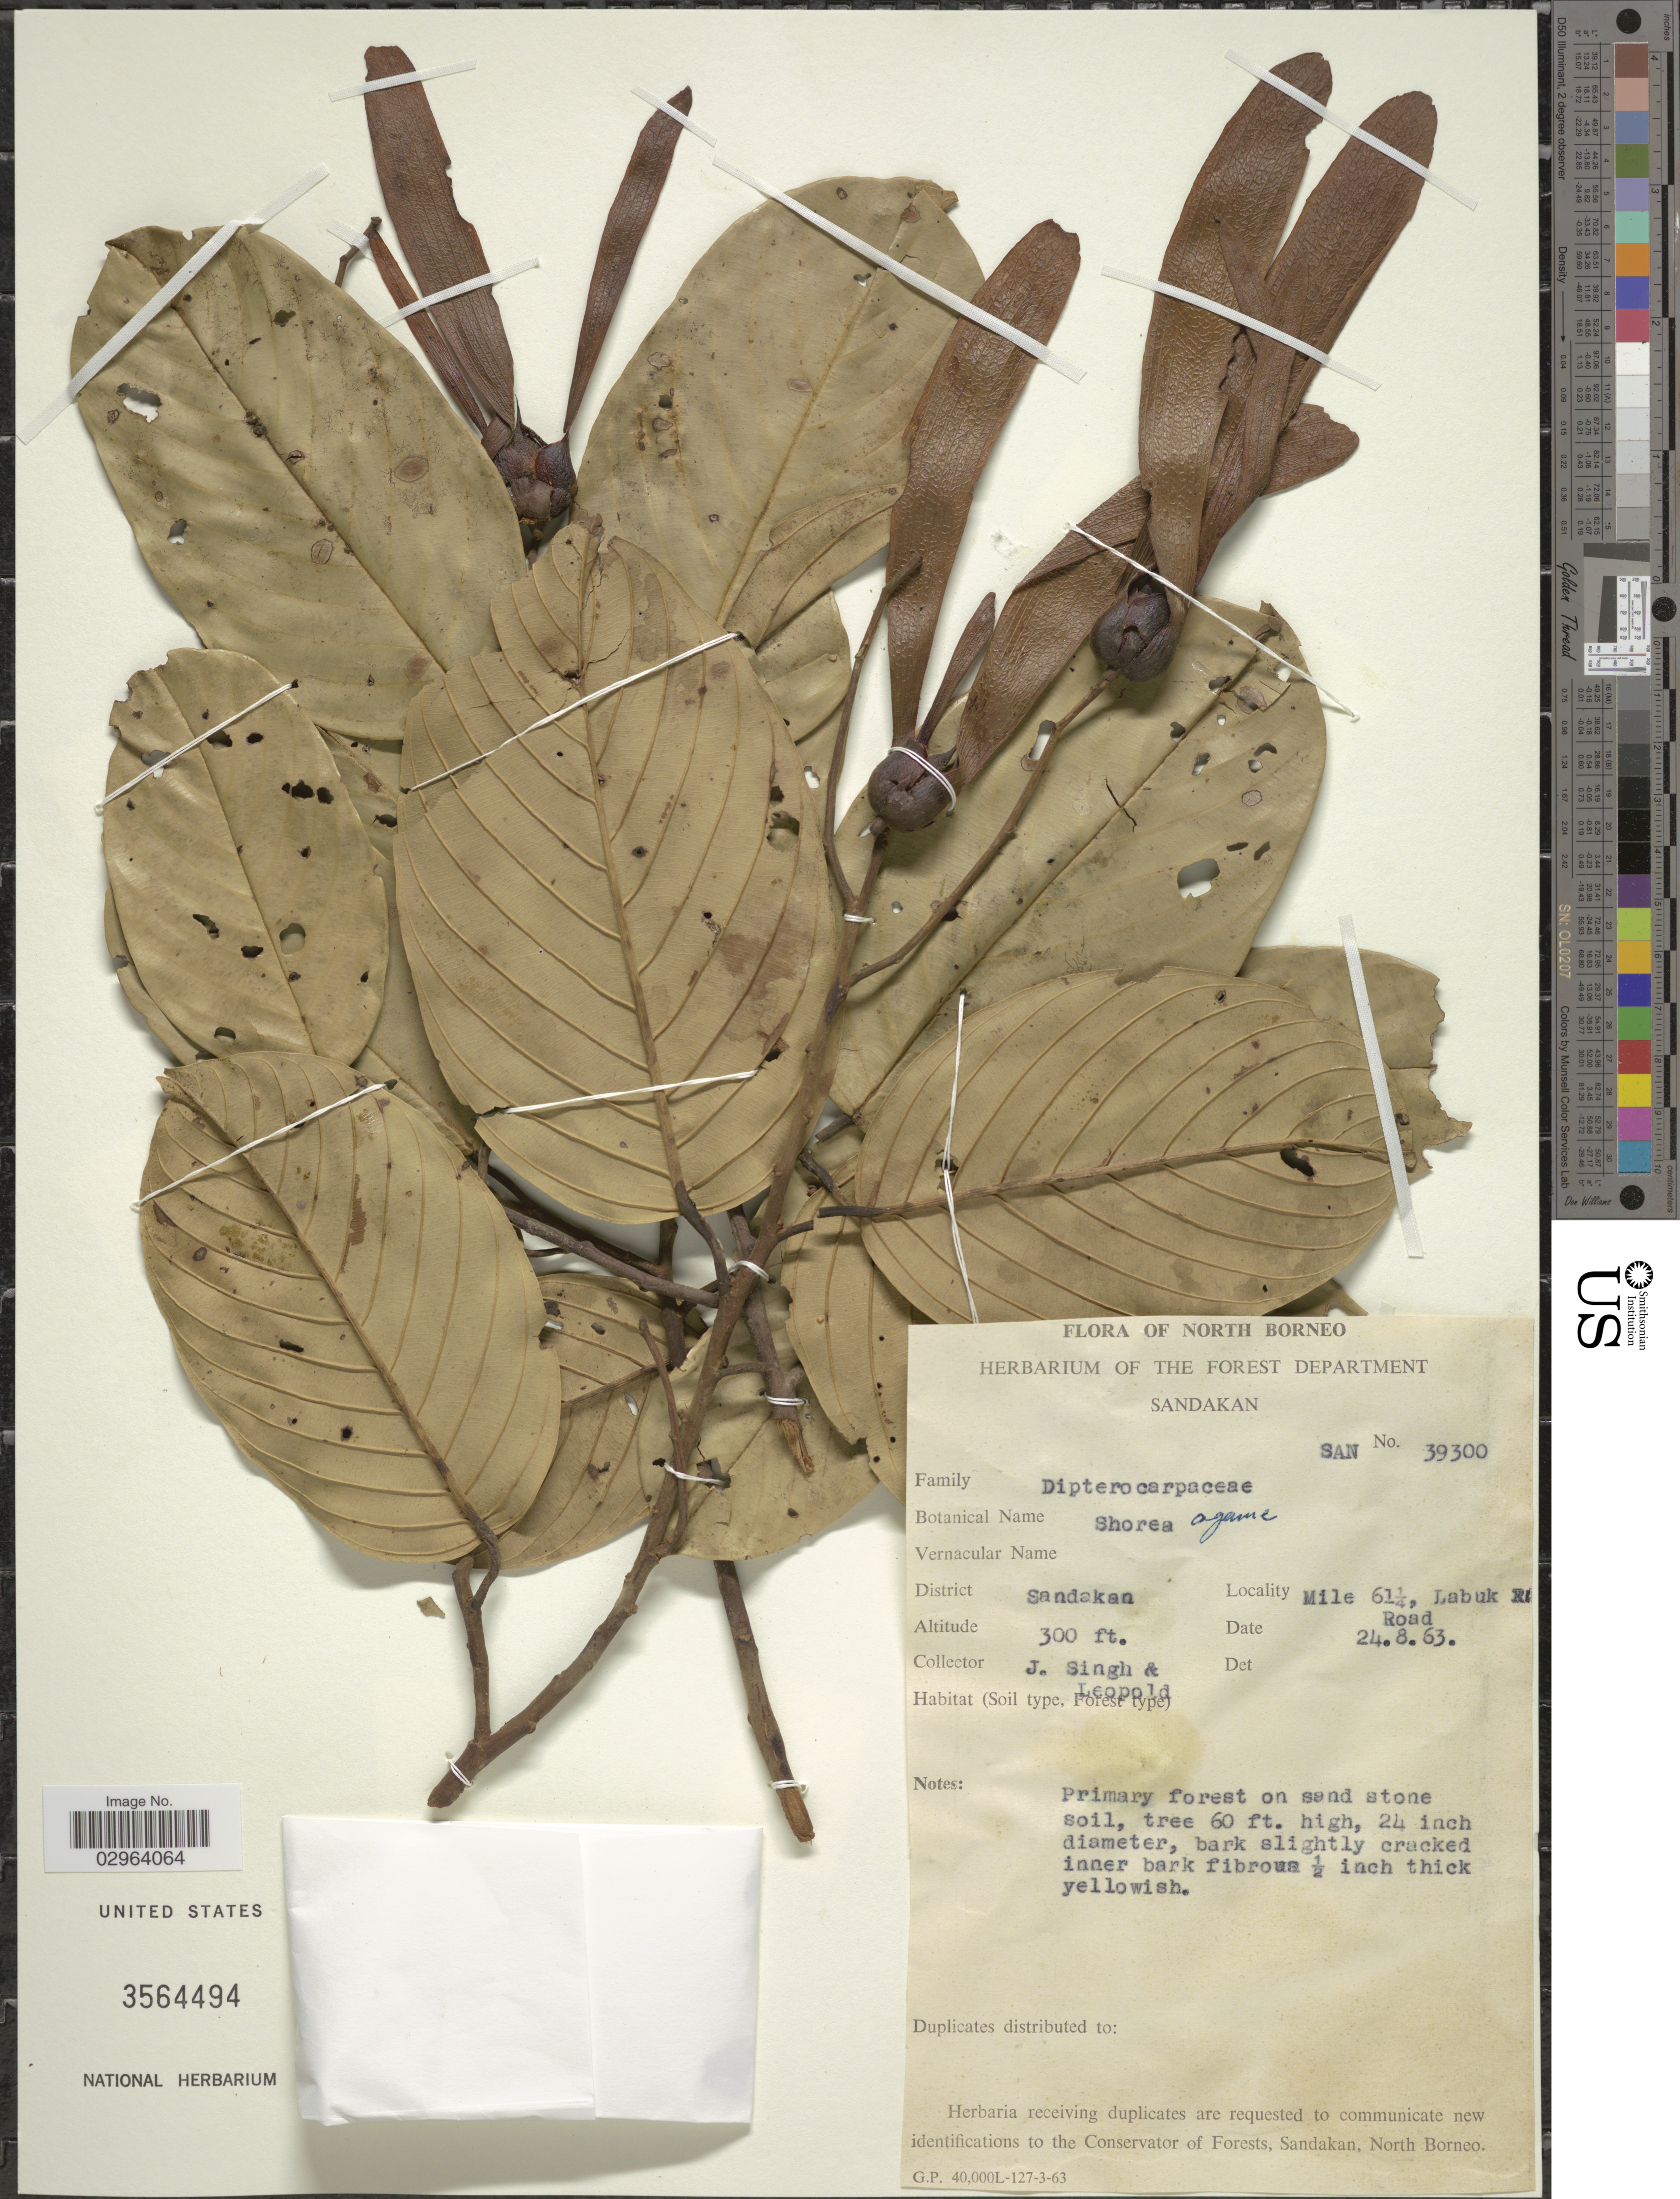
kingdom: Plantae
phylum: Tracheophyta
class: Magnoliopsida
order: Malvales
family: Dipterocarpaceae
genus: Anthoshorea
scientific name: Anthoshorea agami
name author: (P.S. Ashton) P.S. Ashton & J. Heck.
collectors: J. Singh & -. Leopold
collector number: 39300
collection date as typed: Transcribed d/m/y: 24/8/63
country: Malaysia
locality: North Borneo. District Sandakan. Mile 61¼, Labuk R [interpreted] Road.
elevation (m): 91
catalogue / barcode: US 3564494